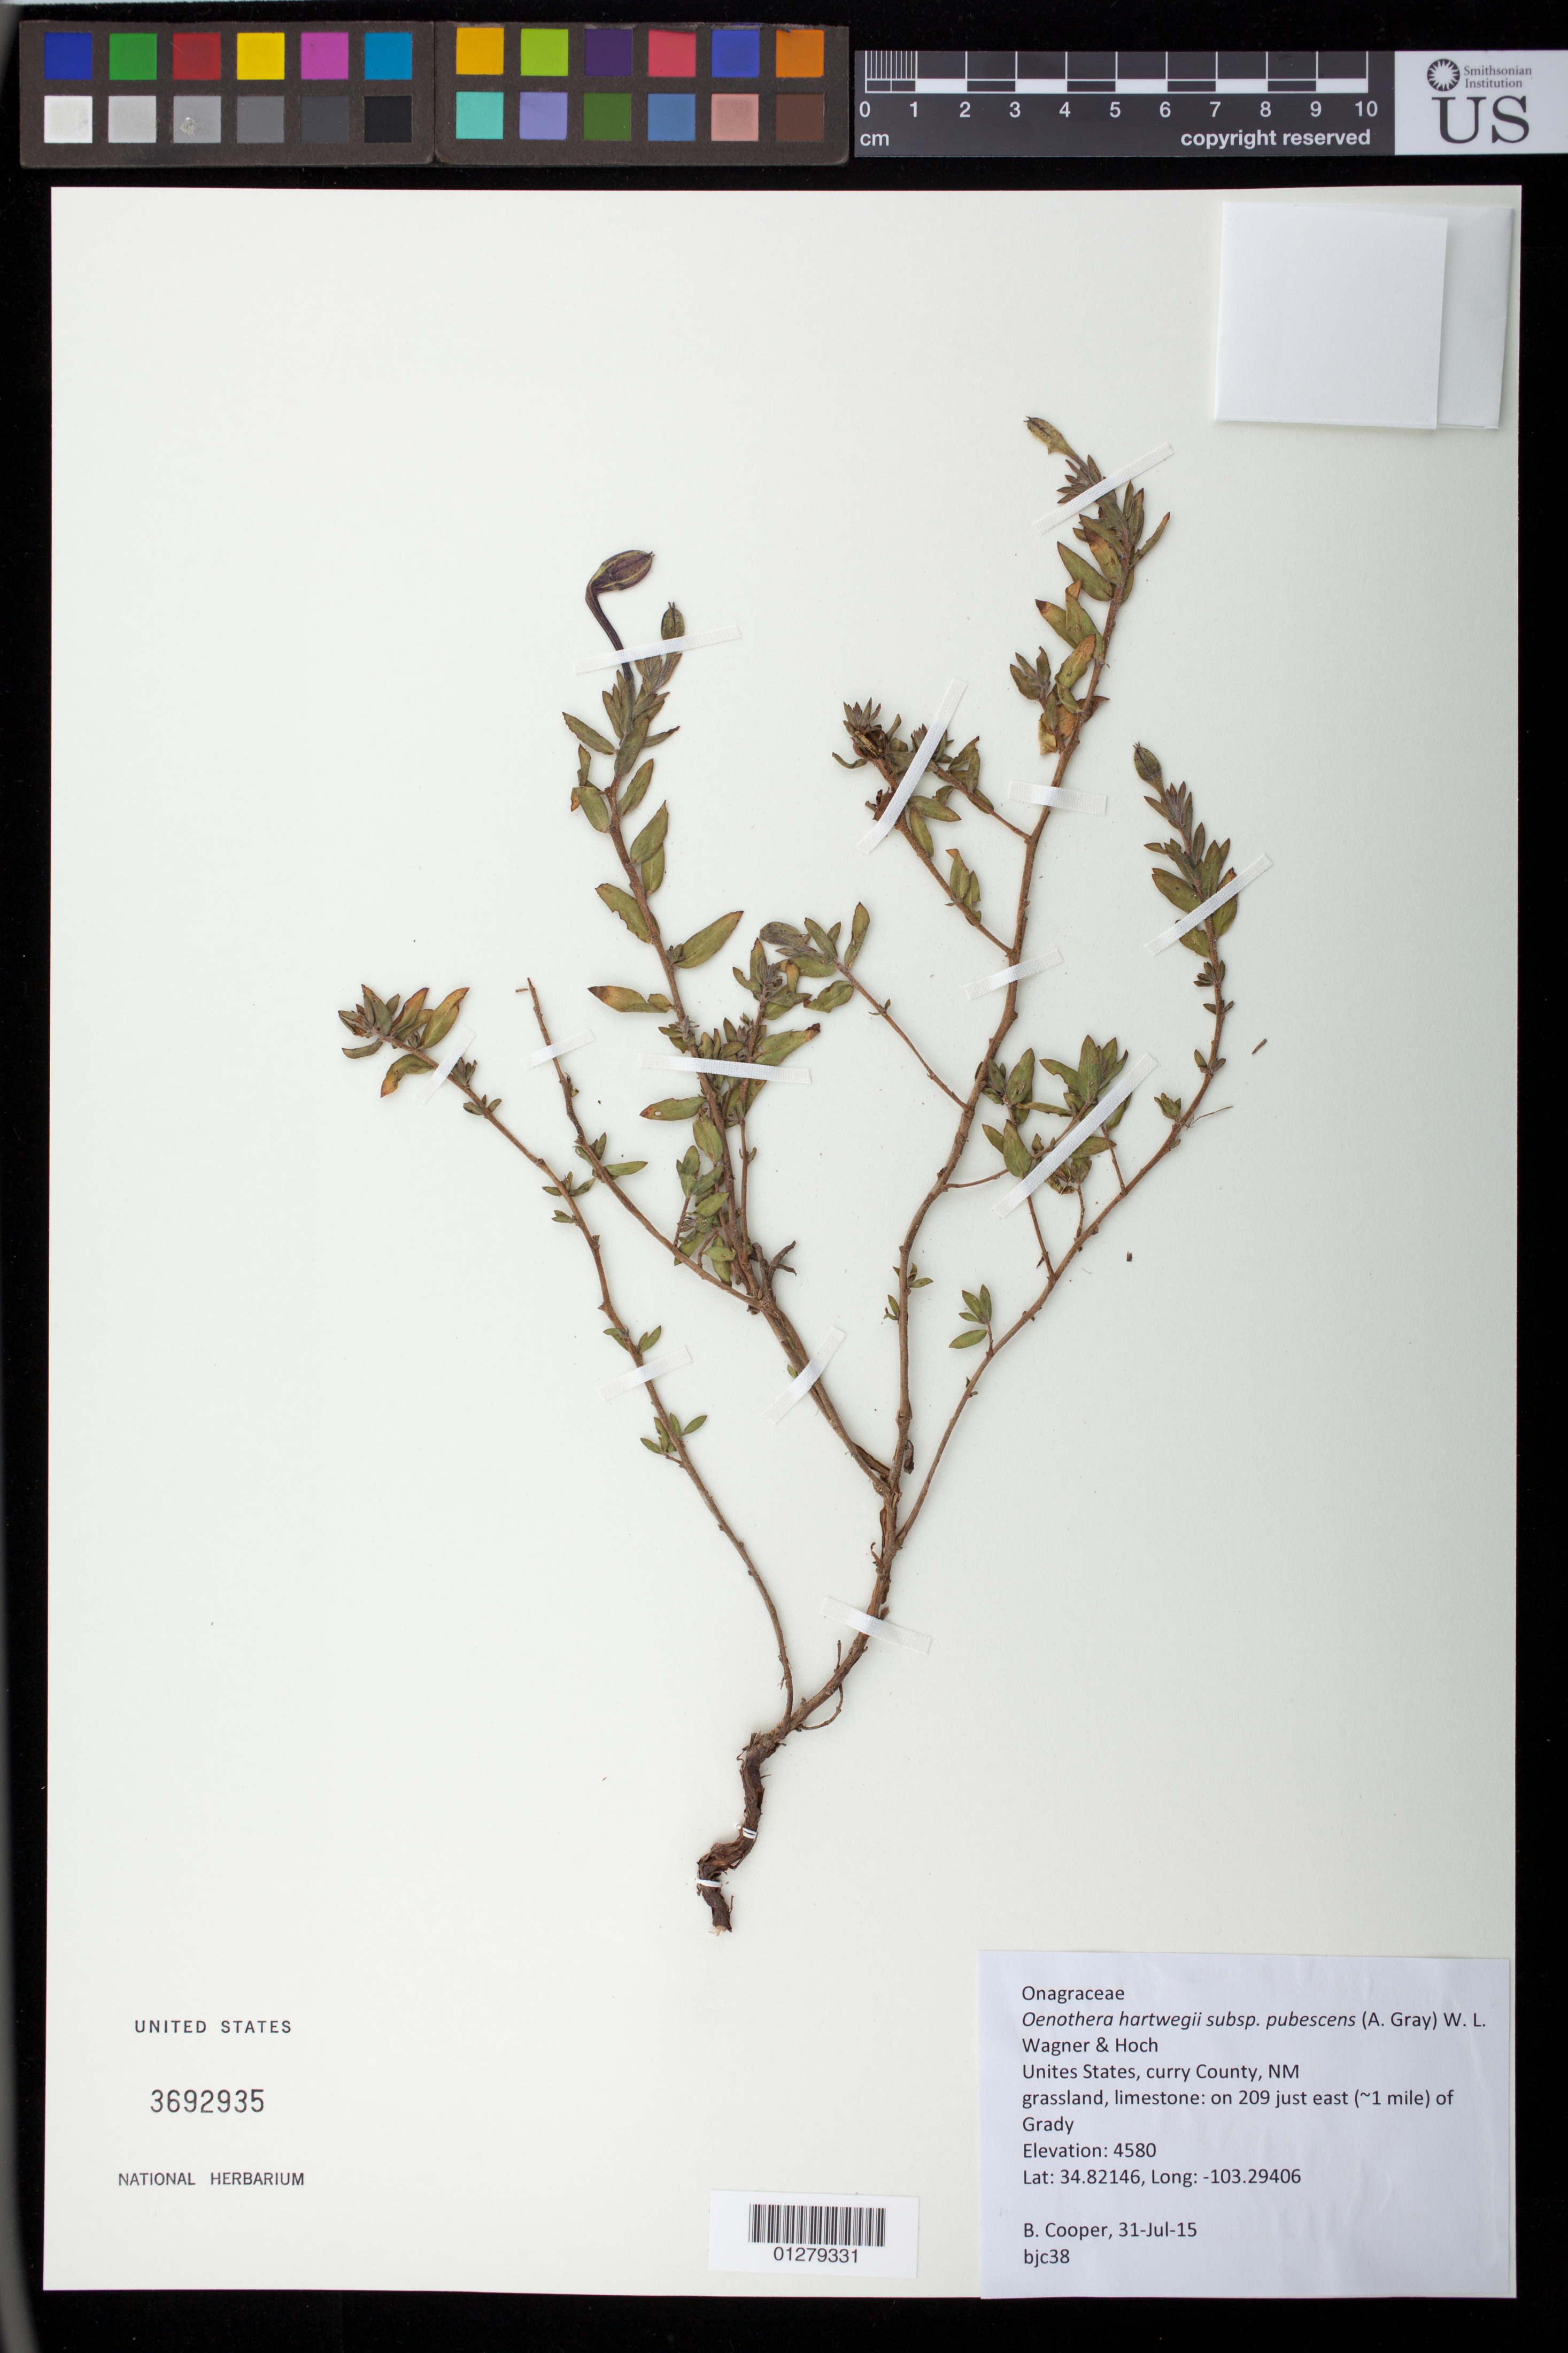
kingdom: Plantae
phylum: Tracheophyta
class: Magnoliopsida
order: Myrtales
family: Onagraceae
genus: Oenothera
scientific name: Oenothera hartwegii subsp. pubescens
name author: (A. Gray) W.L. Wagner & Hoch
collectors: B. J. Cooper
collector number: BJC 38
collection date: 2015-07-31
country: United States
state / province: New Mexico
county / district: Curry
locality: On 209 just east (~1 mile) of Grady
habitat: Grassland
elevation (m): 4580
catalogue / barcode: US 3692935